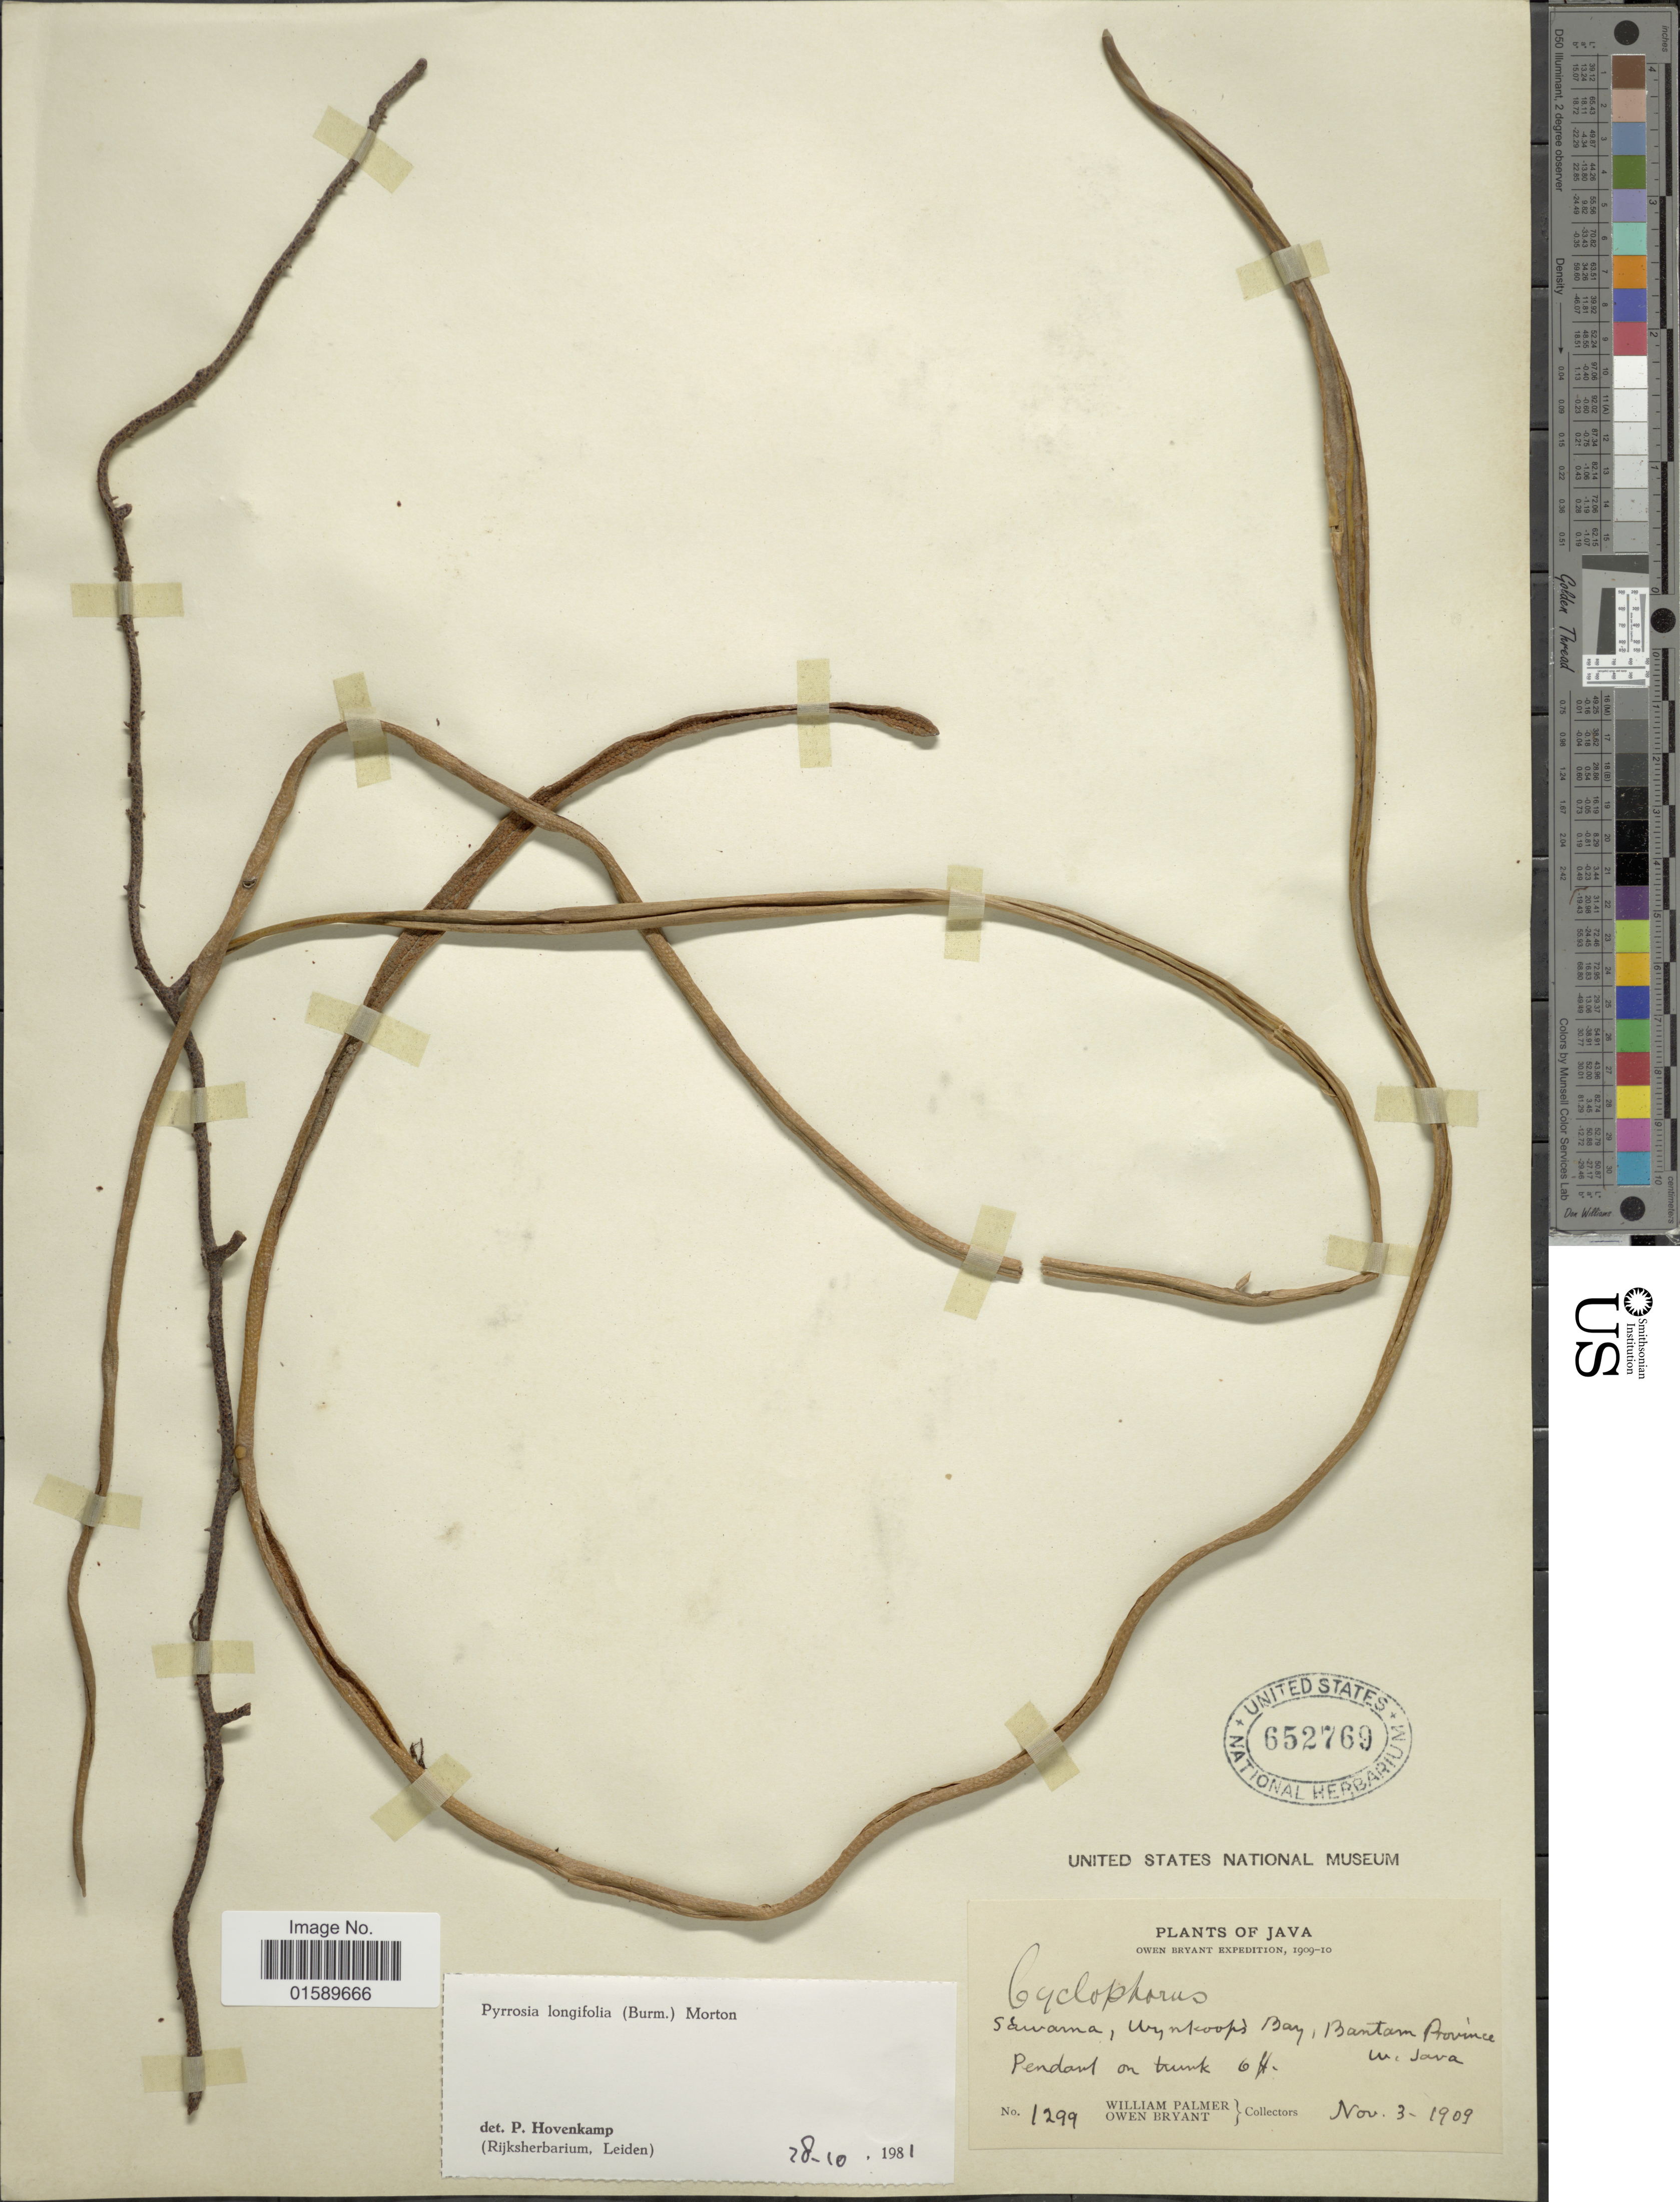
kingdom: Plantae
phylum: Tracheophyta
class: Polypodiopsida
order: Polypodiales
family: Polypodiaceae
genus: Pyrrosia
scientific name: Pyrrosia longifolia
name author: (Burm. f.) C.V. Morton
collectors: W. Palmer & O. Bryant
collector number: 1299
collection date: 1909-11-03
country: Indonesia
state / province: Java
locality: Java, Sawarma, Wynkoops Bay, Bantam Province, W. Java.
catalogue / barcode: US 652769